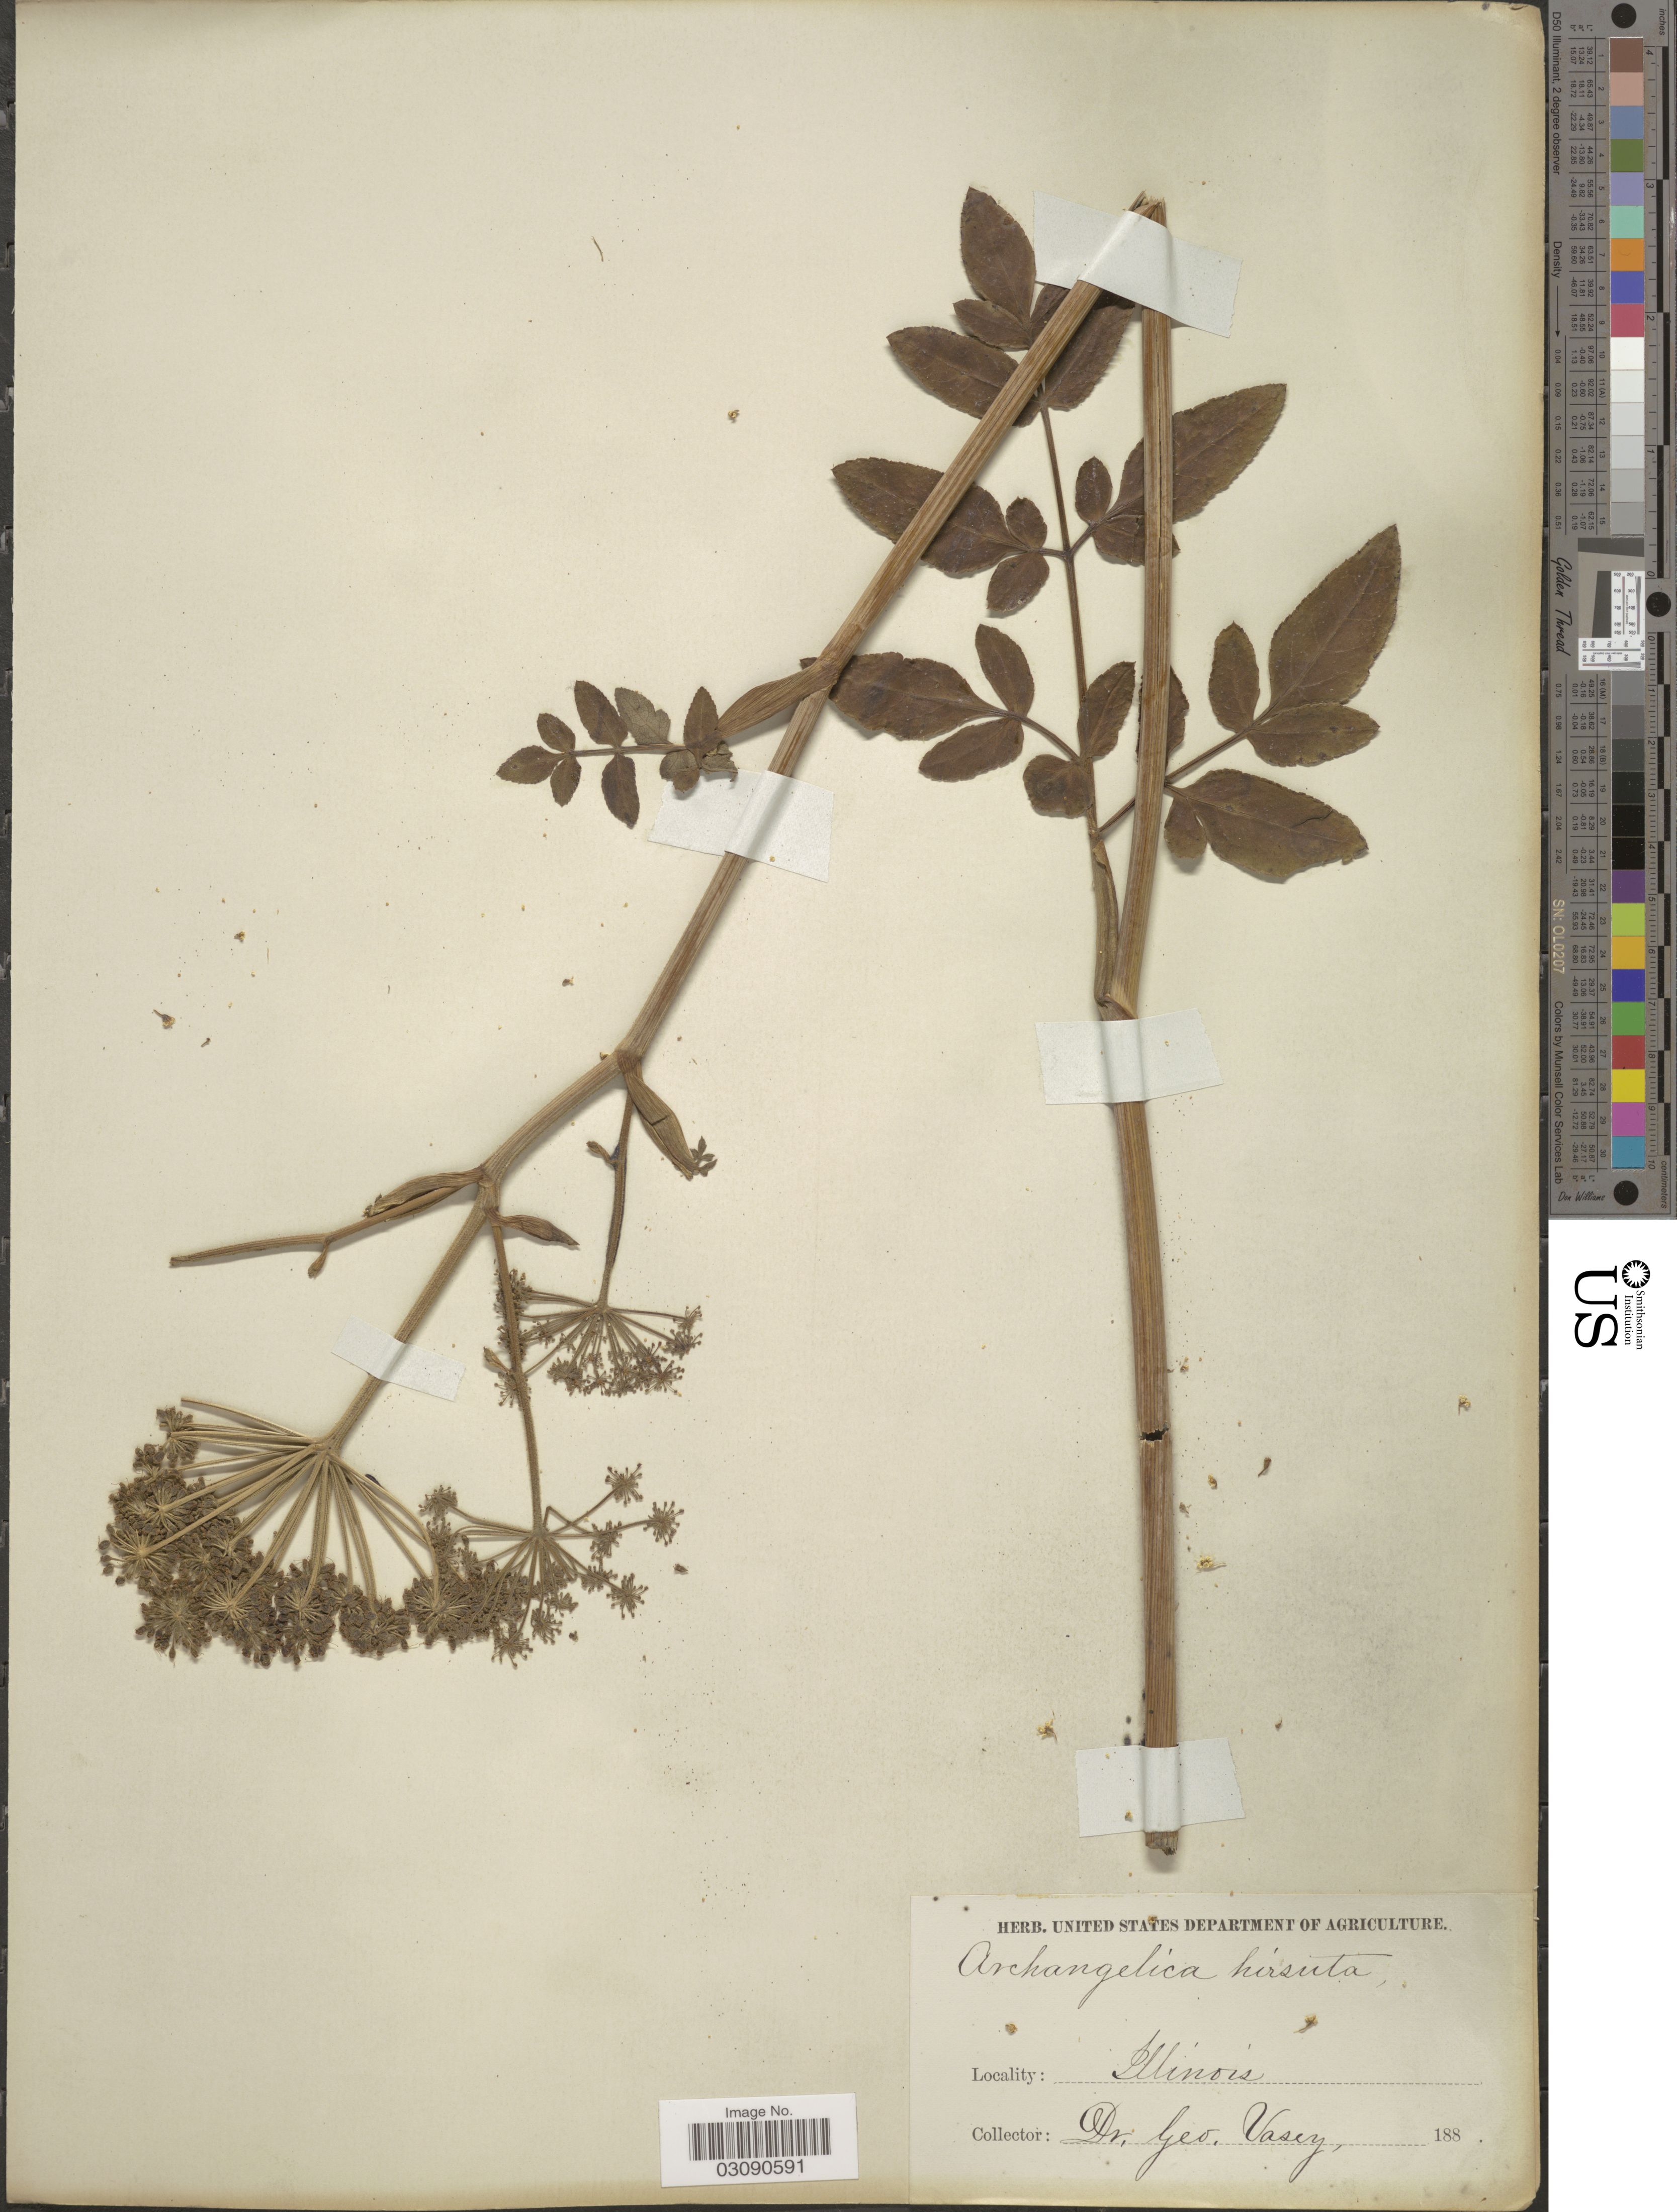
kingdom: Plantae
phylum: Tracheophyta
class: Magnoliopsida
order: Apiales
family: Apiaceae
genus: Angelica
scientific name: Angelica venenosa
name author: (Greenway) Fernald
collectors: G. R. Vasey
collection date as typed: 188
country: United States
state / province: Illinois